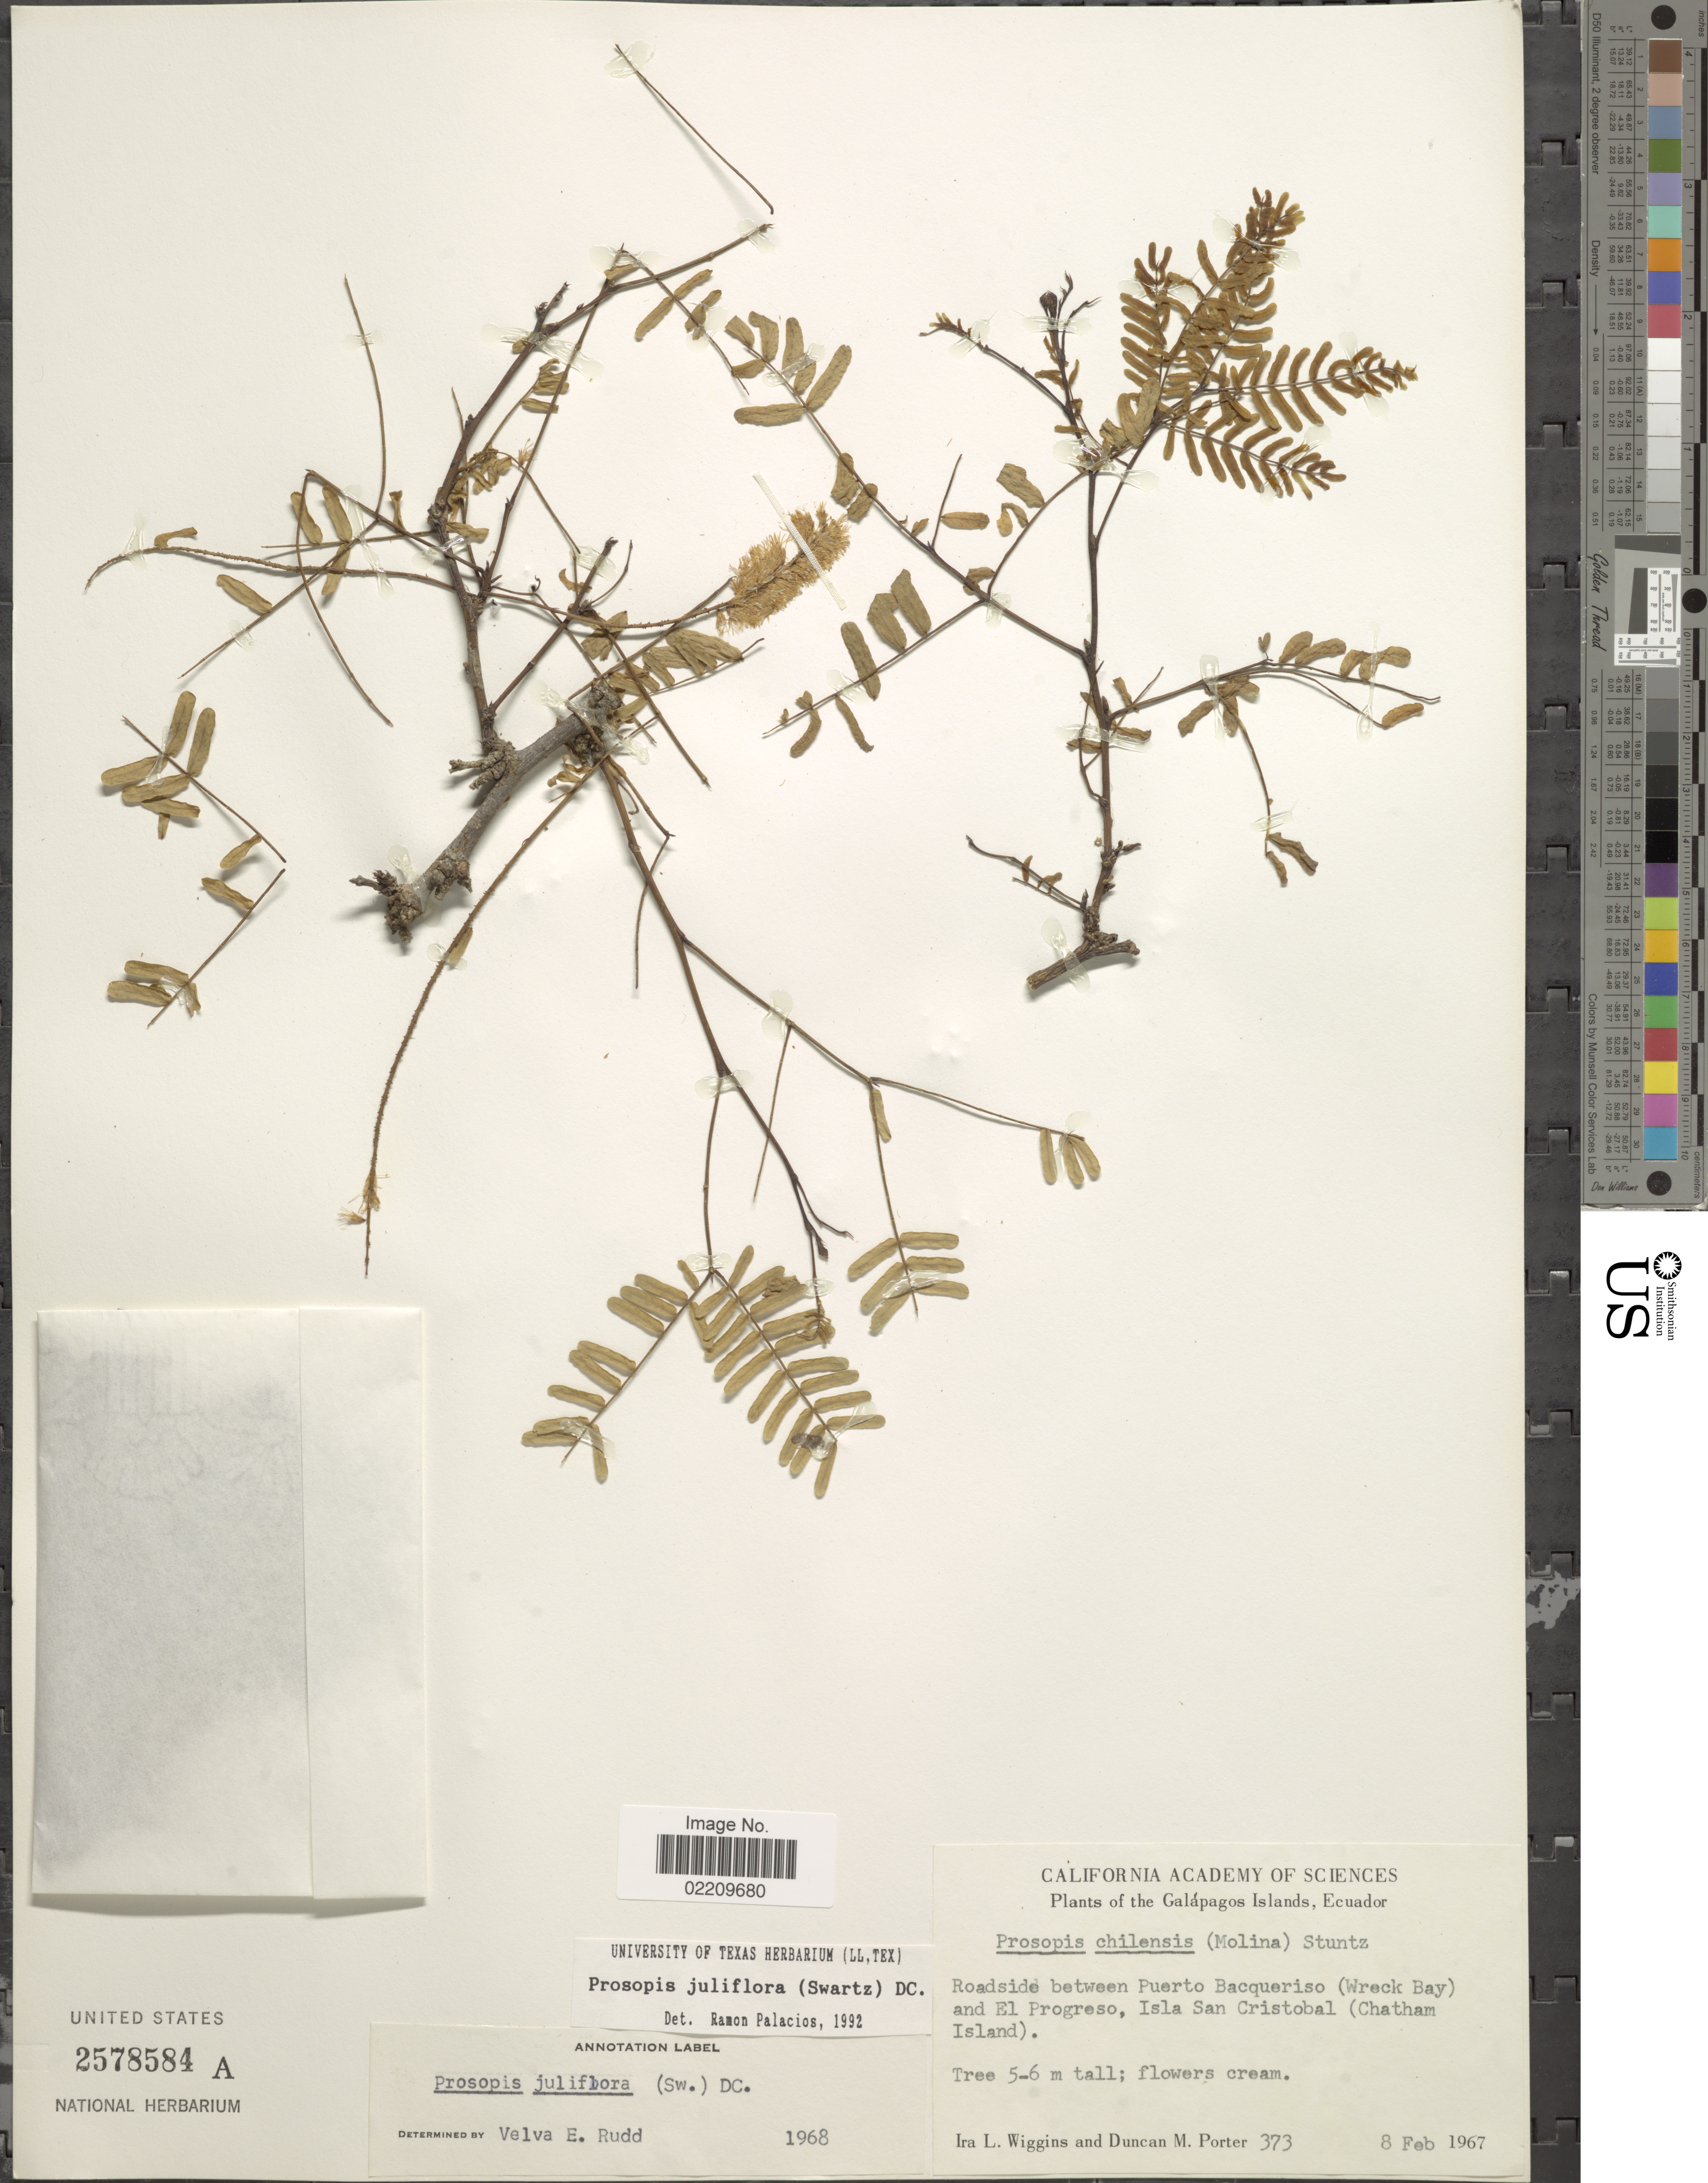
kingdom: Plantae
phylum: Tracheophyta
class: Magnoliopsida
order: Fabales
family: Fabaceae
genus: Neltuma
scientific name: Neltuma juliflora var. juliflora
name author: (Sw.) Raf.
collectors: I. L. Wiggins & D. Porter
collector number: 373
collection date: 1967-02-08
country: Ecuador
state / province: Colón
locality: Galápagos Islands, Ecuador. Roadside between Puerto Bacqueriso (Wreck Bay) and El Progreso, Isla San Cristobal (Chatham Island)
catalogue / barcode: US 2578584A